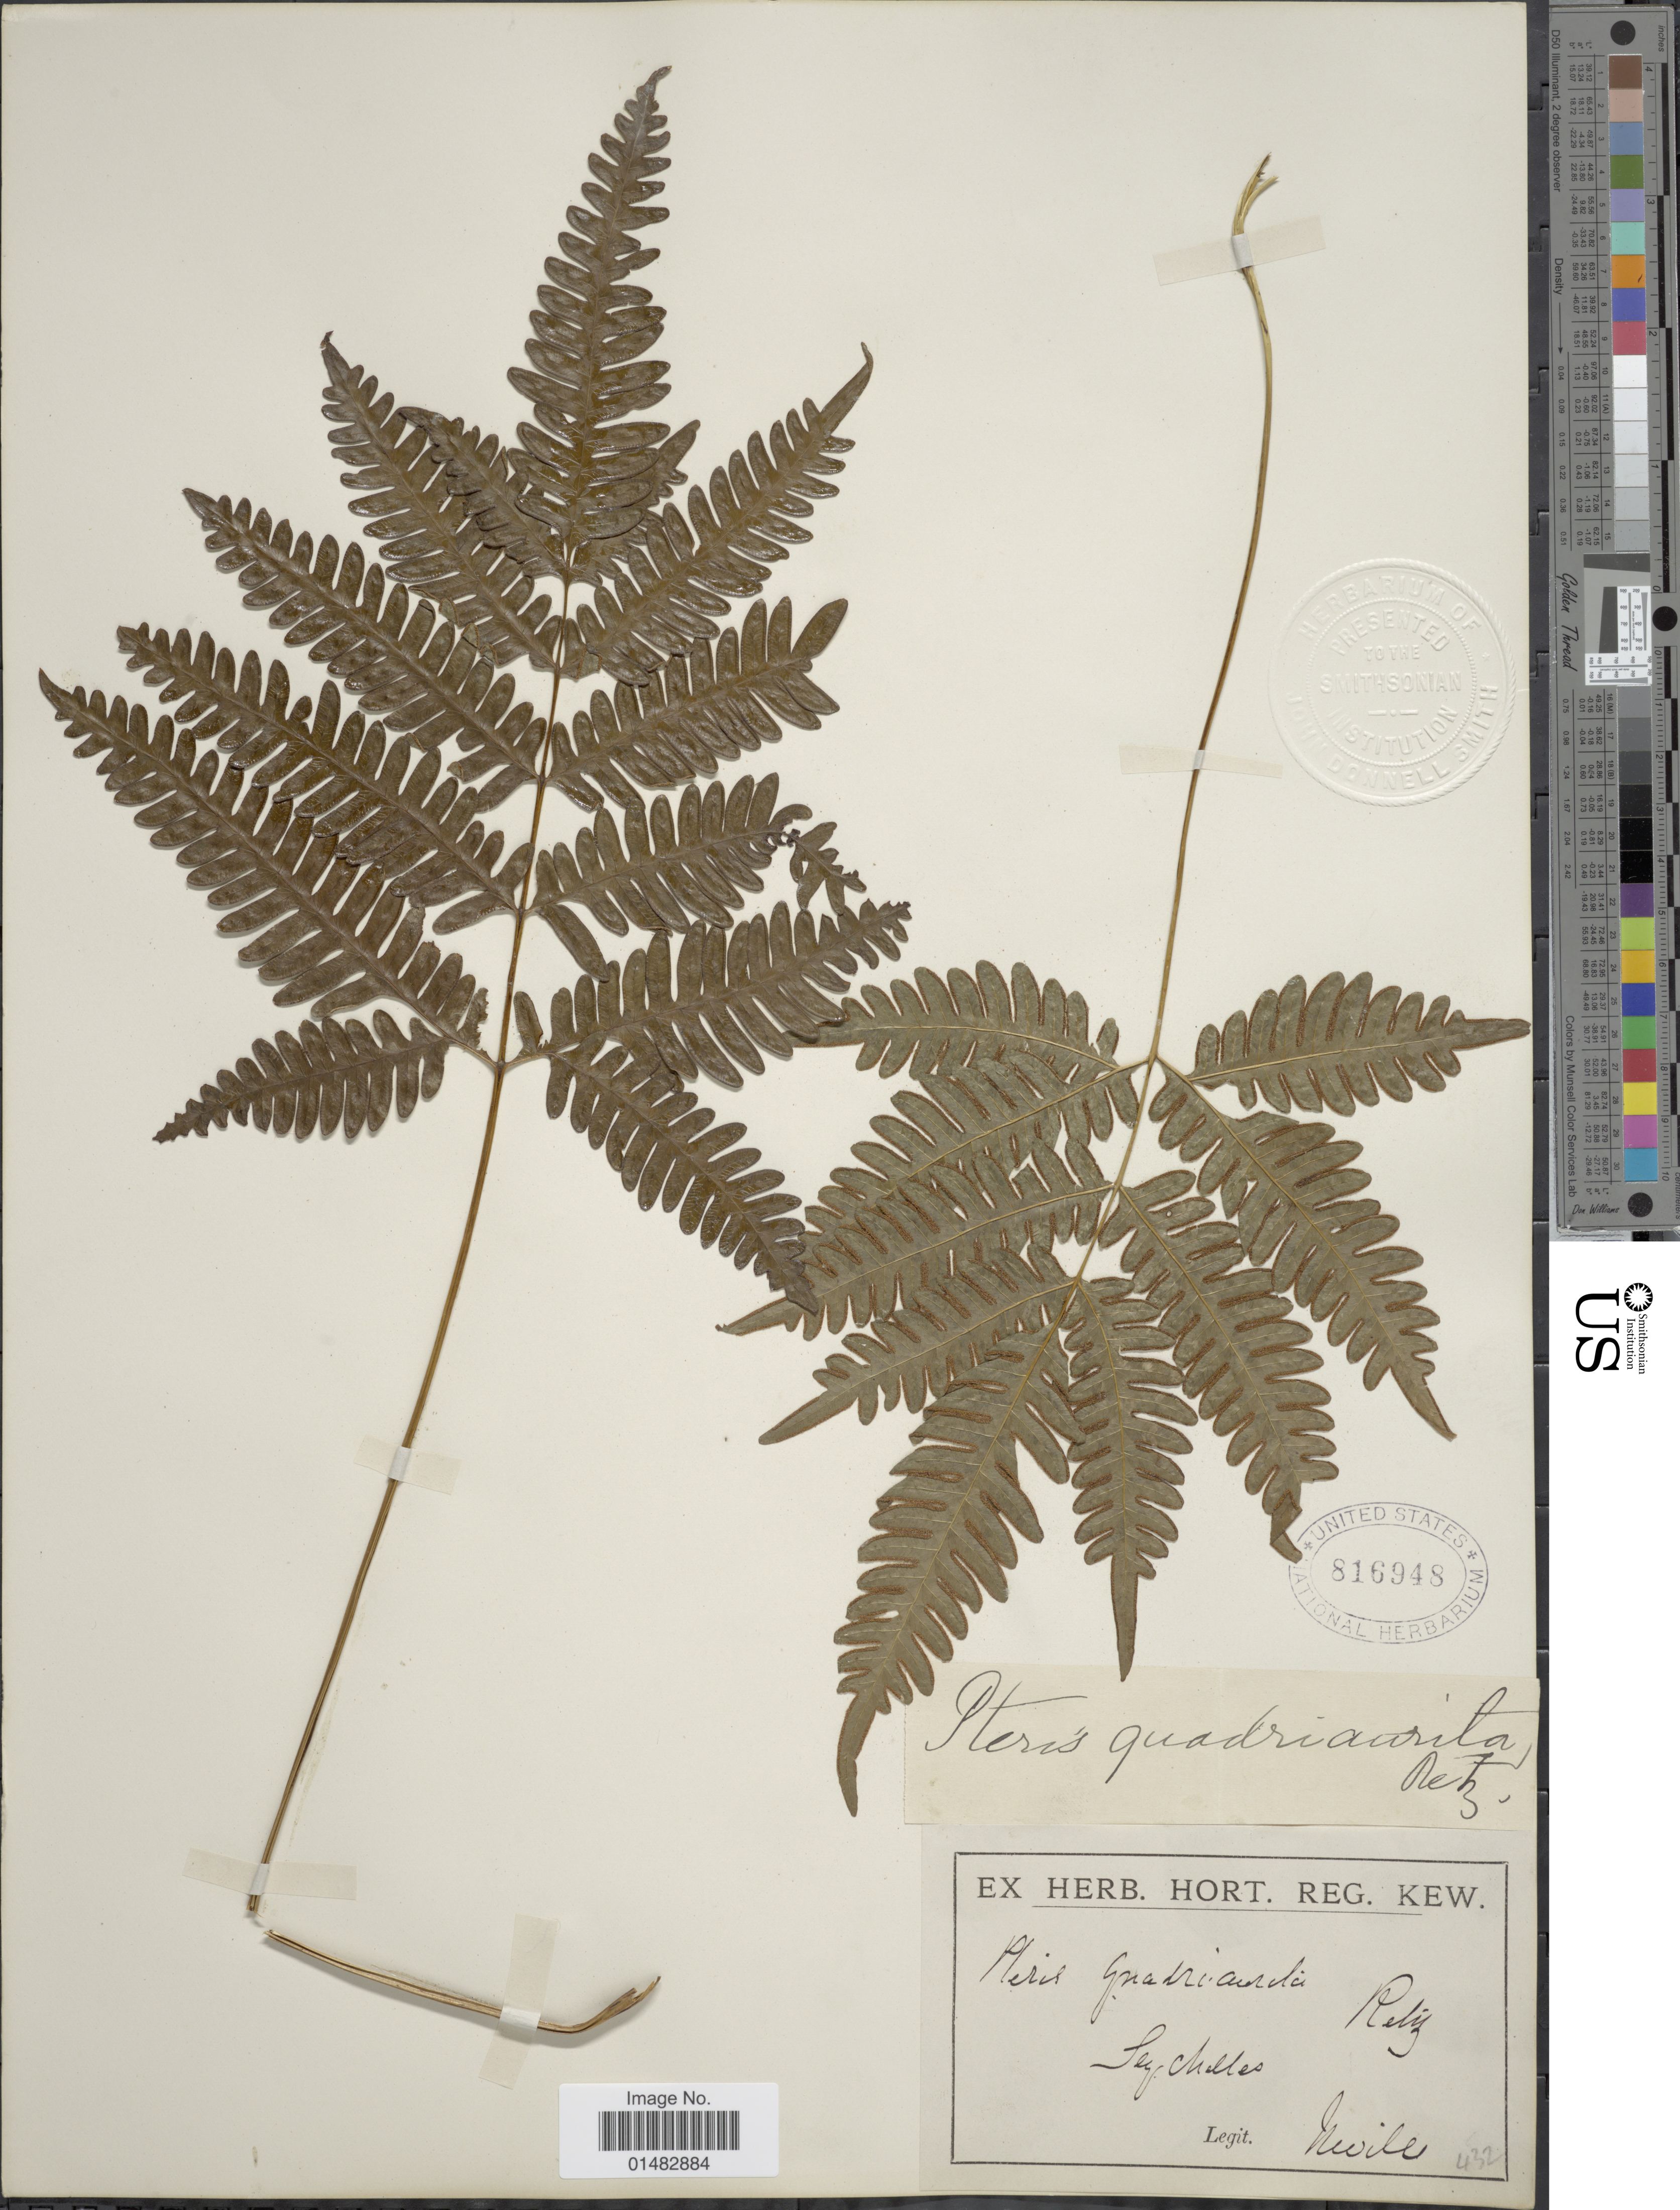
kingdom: Plantae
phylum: Tracheophyta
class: Polypodiopsida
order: Polypodiales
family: Pteridaceae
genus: Pteris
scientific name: Pteris quadriaurita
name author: Retz.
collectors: Neville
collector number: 432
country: Seychelles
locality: Seychelles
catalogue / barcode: US 816948